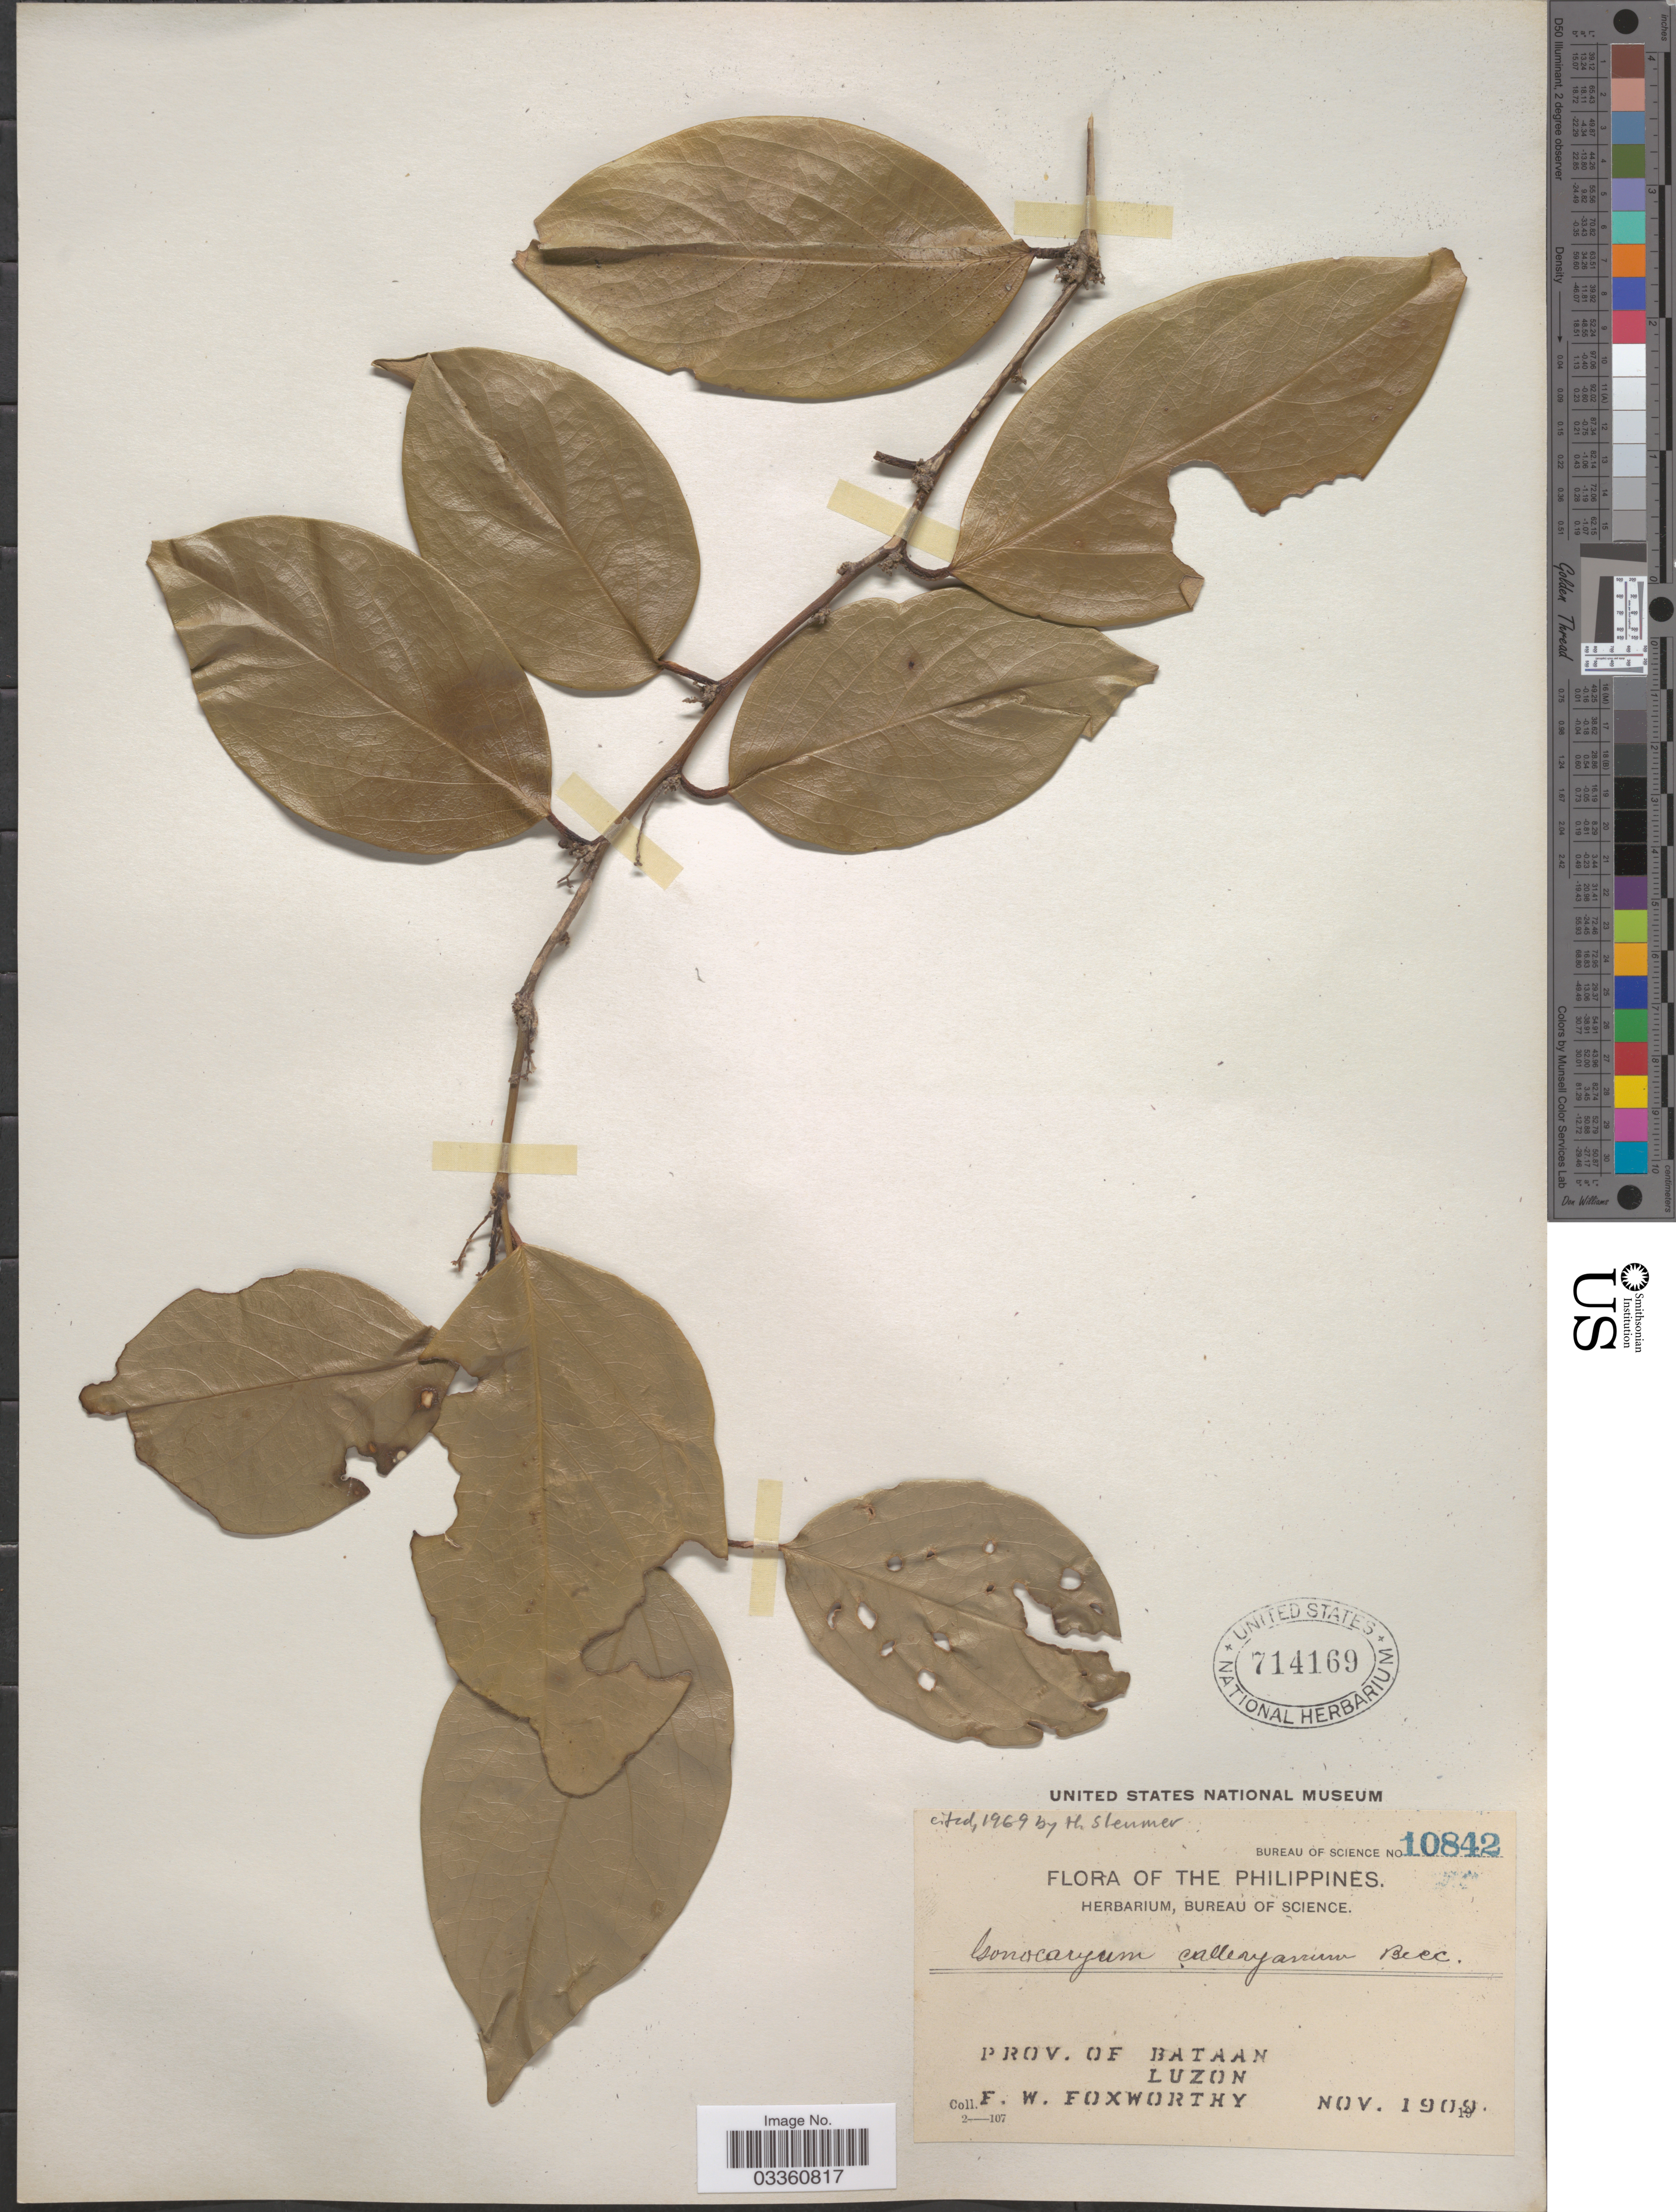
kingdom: Plantae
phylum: Tracheophyta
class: Magnoliopsida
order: Cardiopteridales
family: Cardiopteridaceae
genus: Gonocaryum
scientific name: Gonocaryum calleryanum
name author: (Baill.) Becc.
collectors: F. W. Foxworthy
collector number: Bureau of Science 10842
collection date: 1909-11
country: Philippines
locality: Prov. of Bataan. Luzon.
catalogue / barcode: US 714169